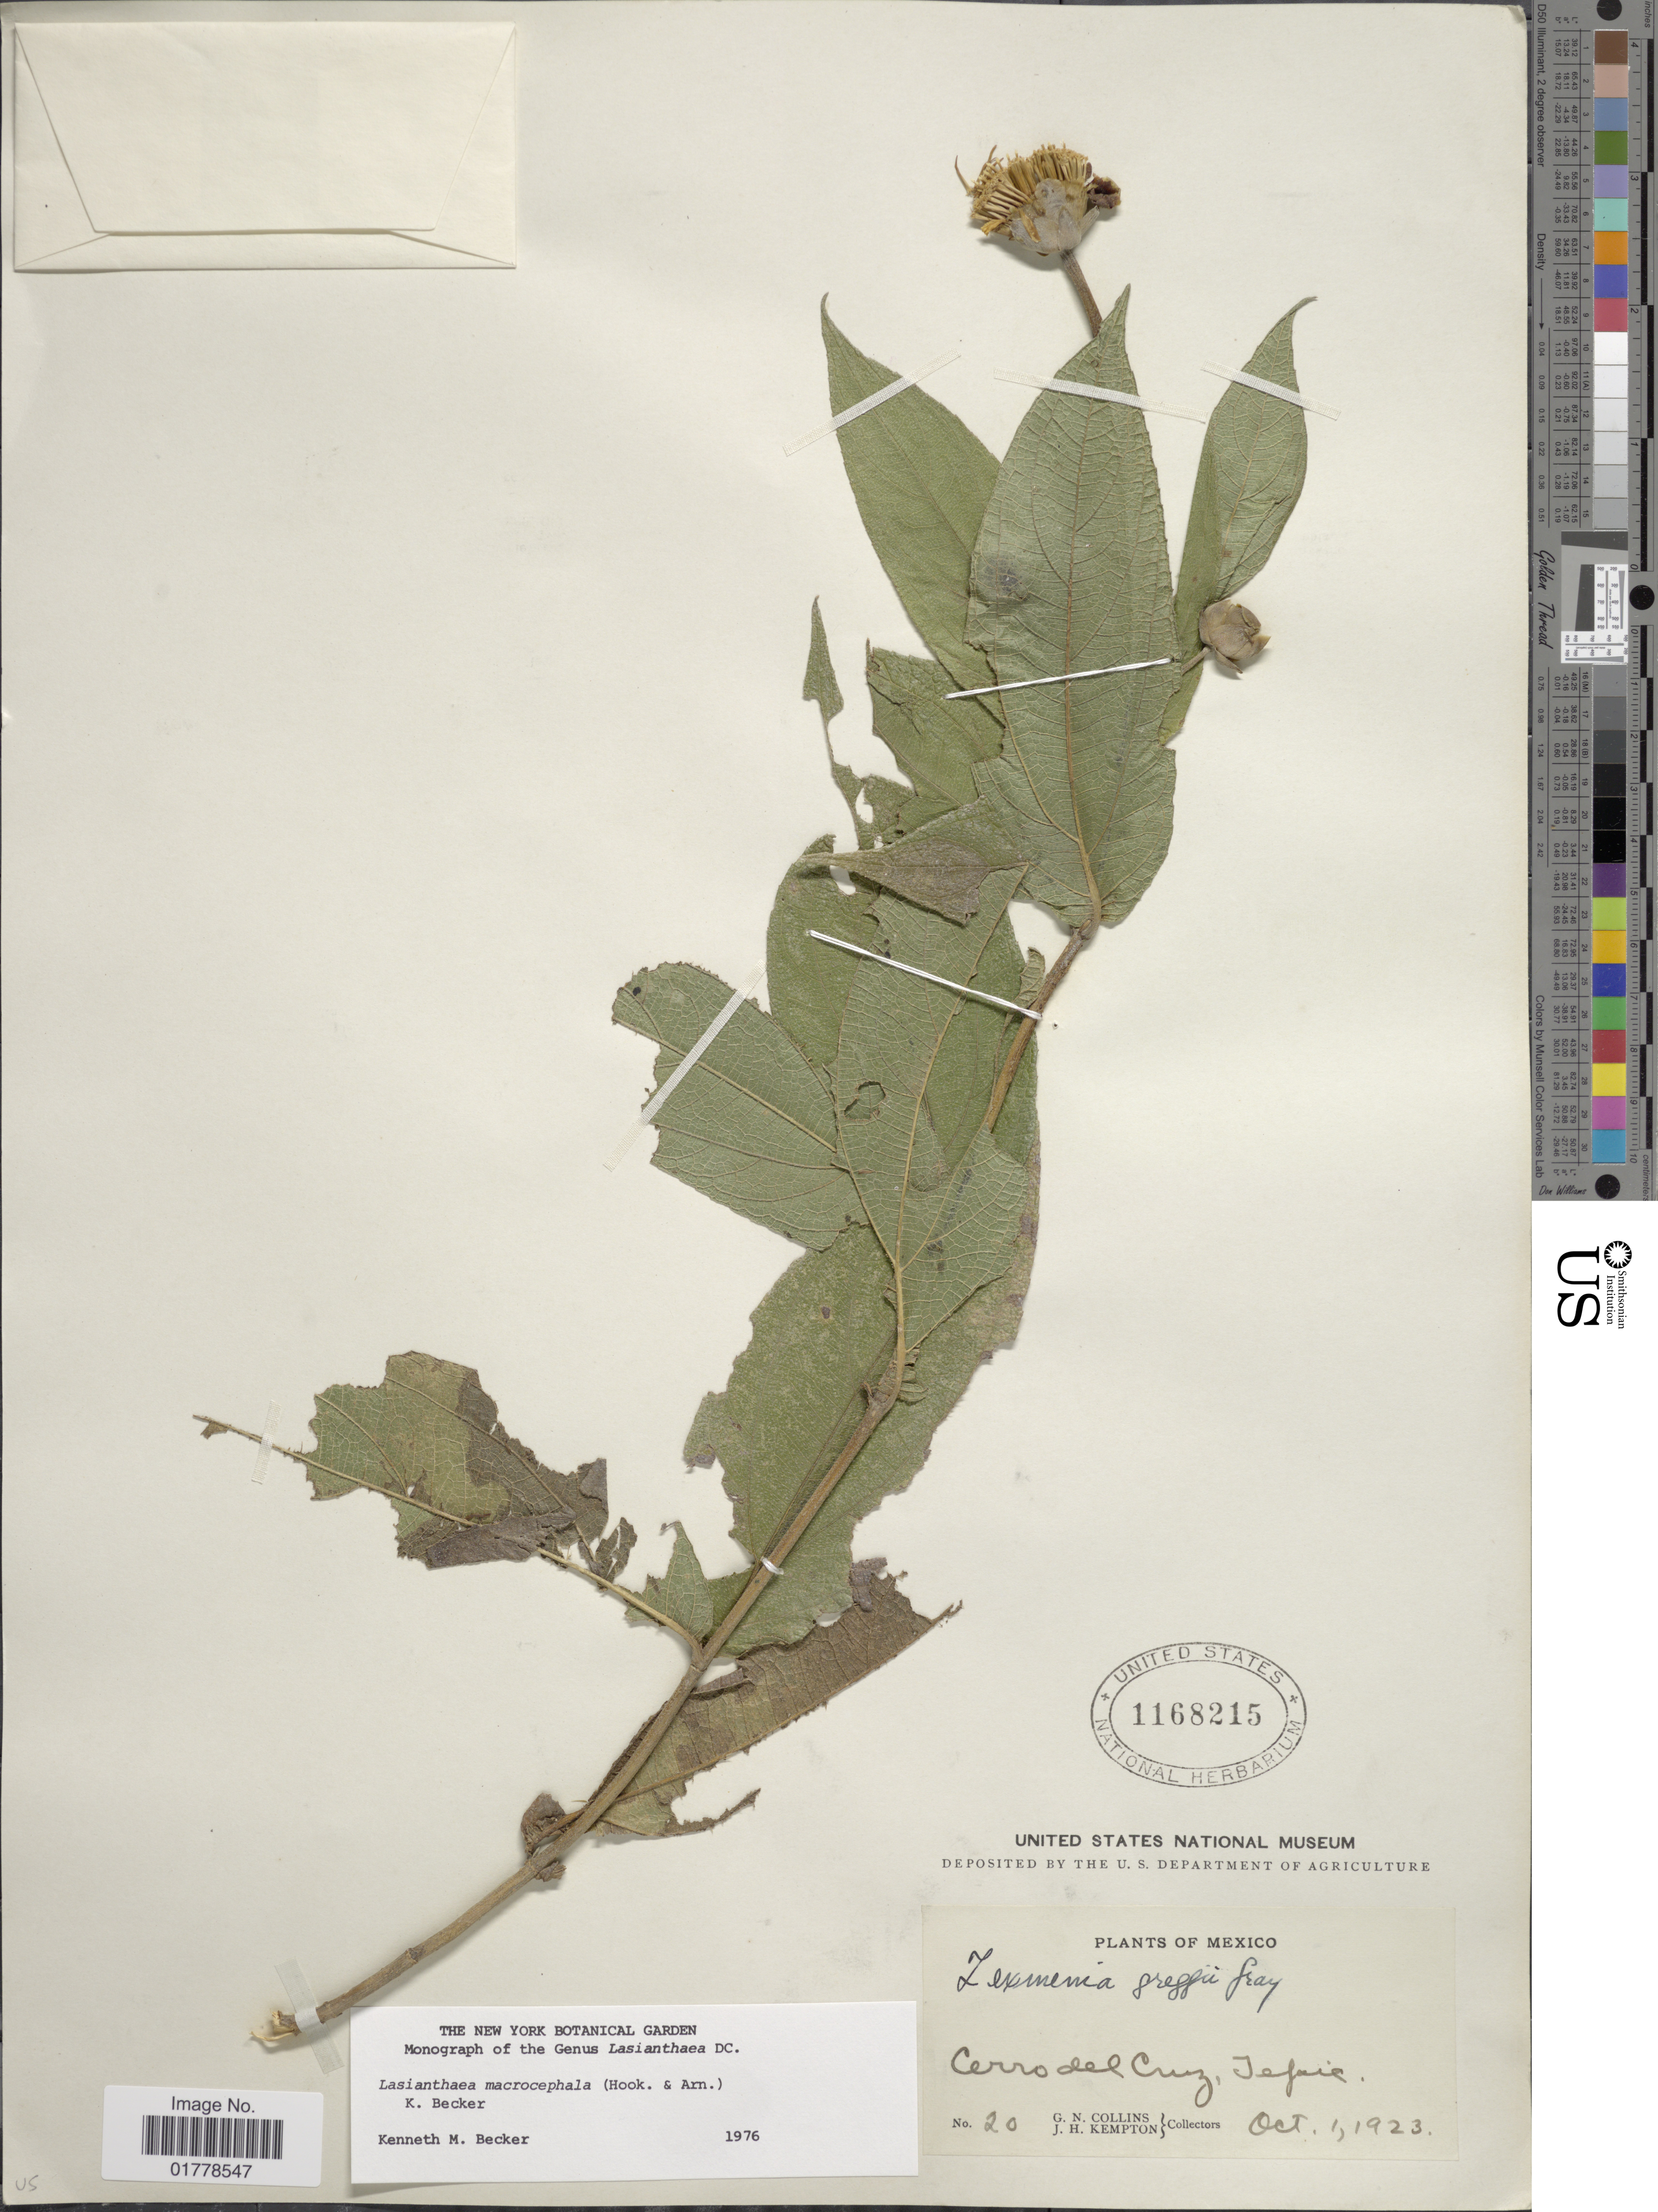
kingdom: Plantae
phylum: Tracheophyta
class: Magnoliopsida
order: Asterales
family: Asteraceae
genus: Lasianthaea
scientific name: Lasianthaea macrocephala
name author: (Hook. & Arn.) K.M. Becker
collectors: G. Collins & J. H. Kempton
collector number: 20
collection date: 1923-10-01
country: Mexico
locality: Cerro del Cruz, Tepic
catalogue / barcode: US 1168215